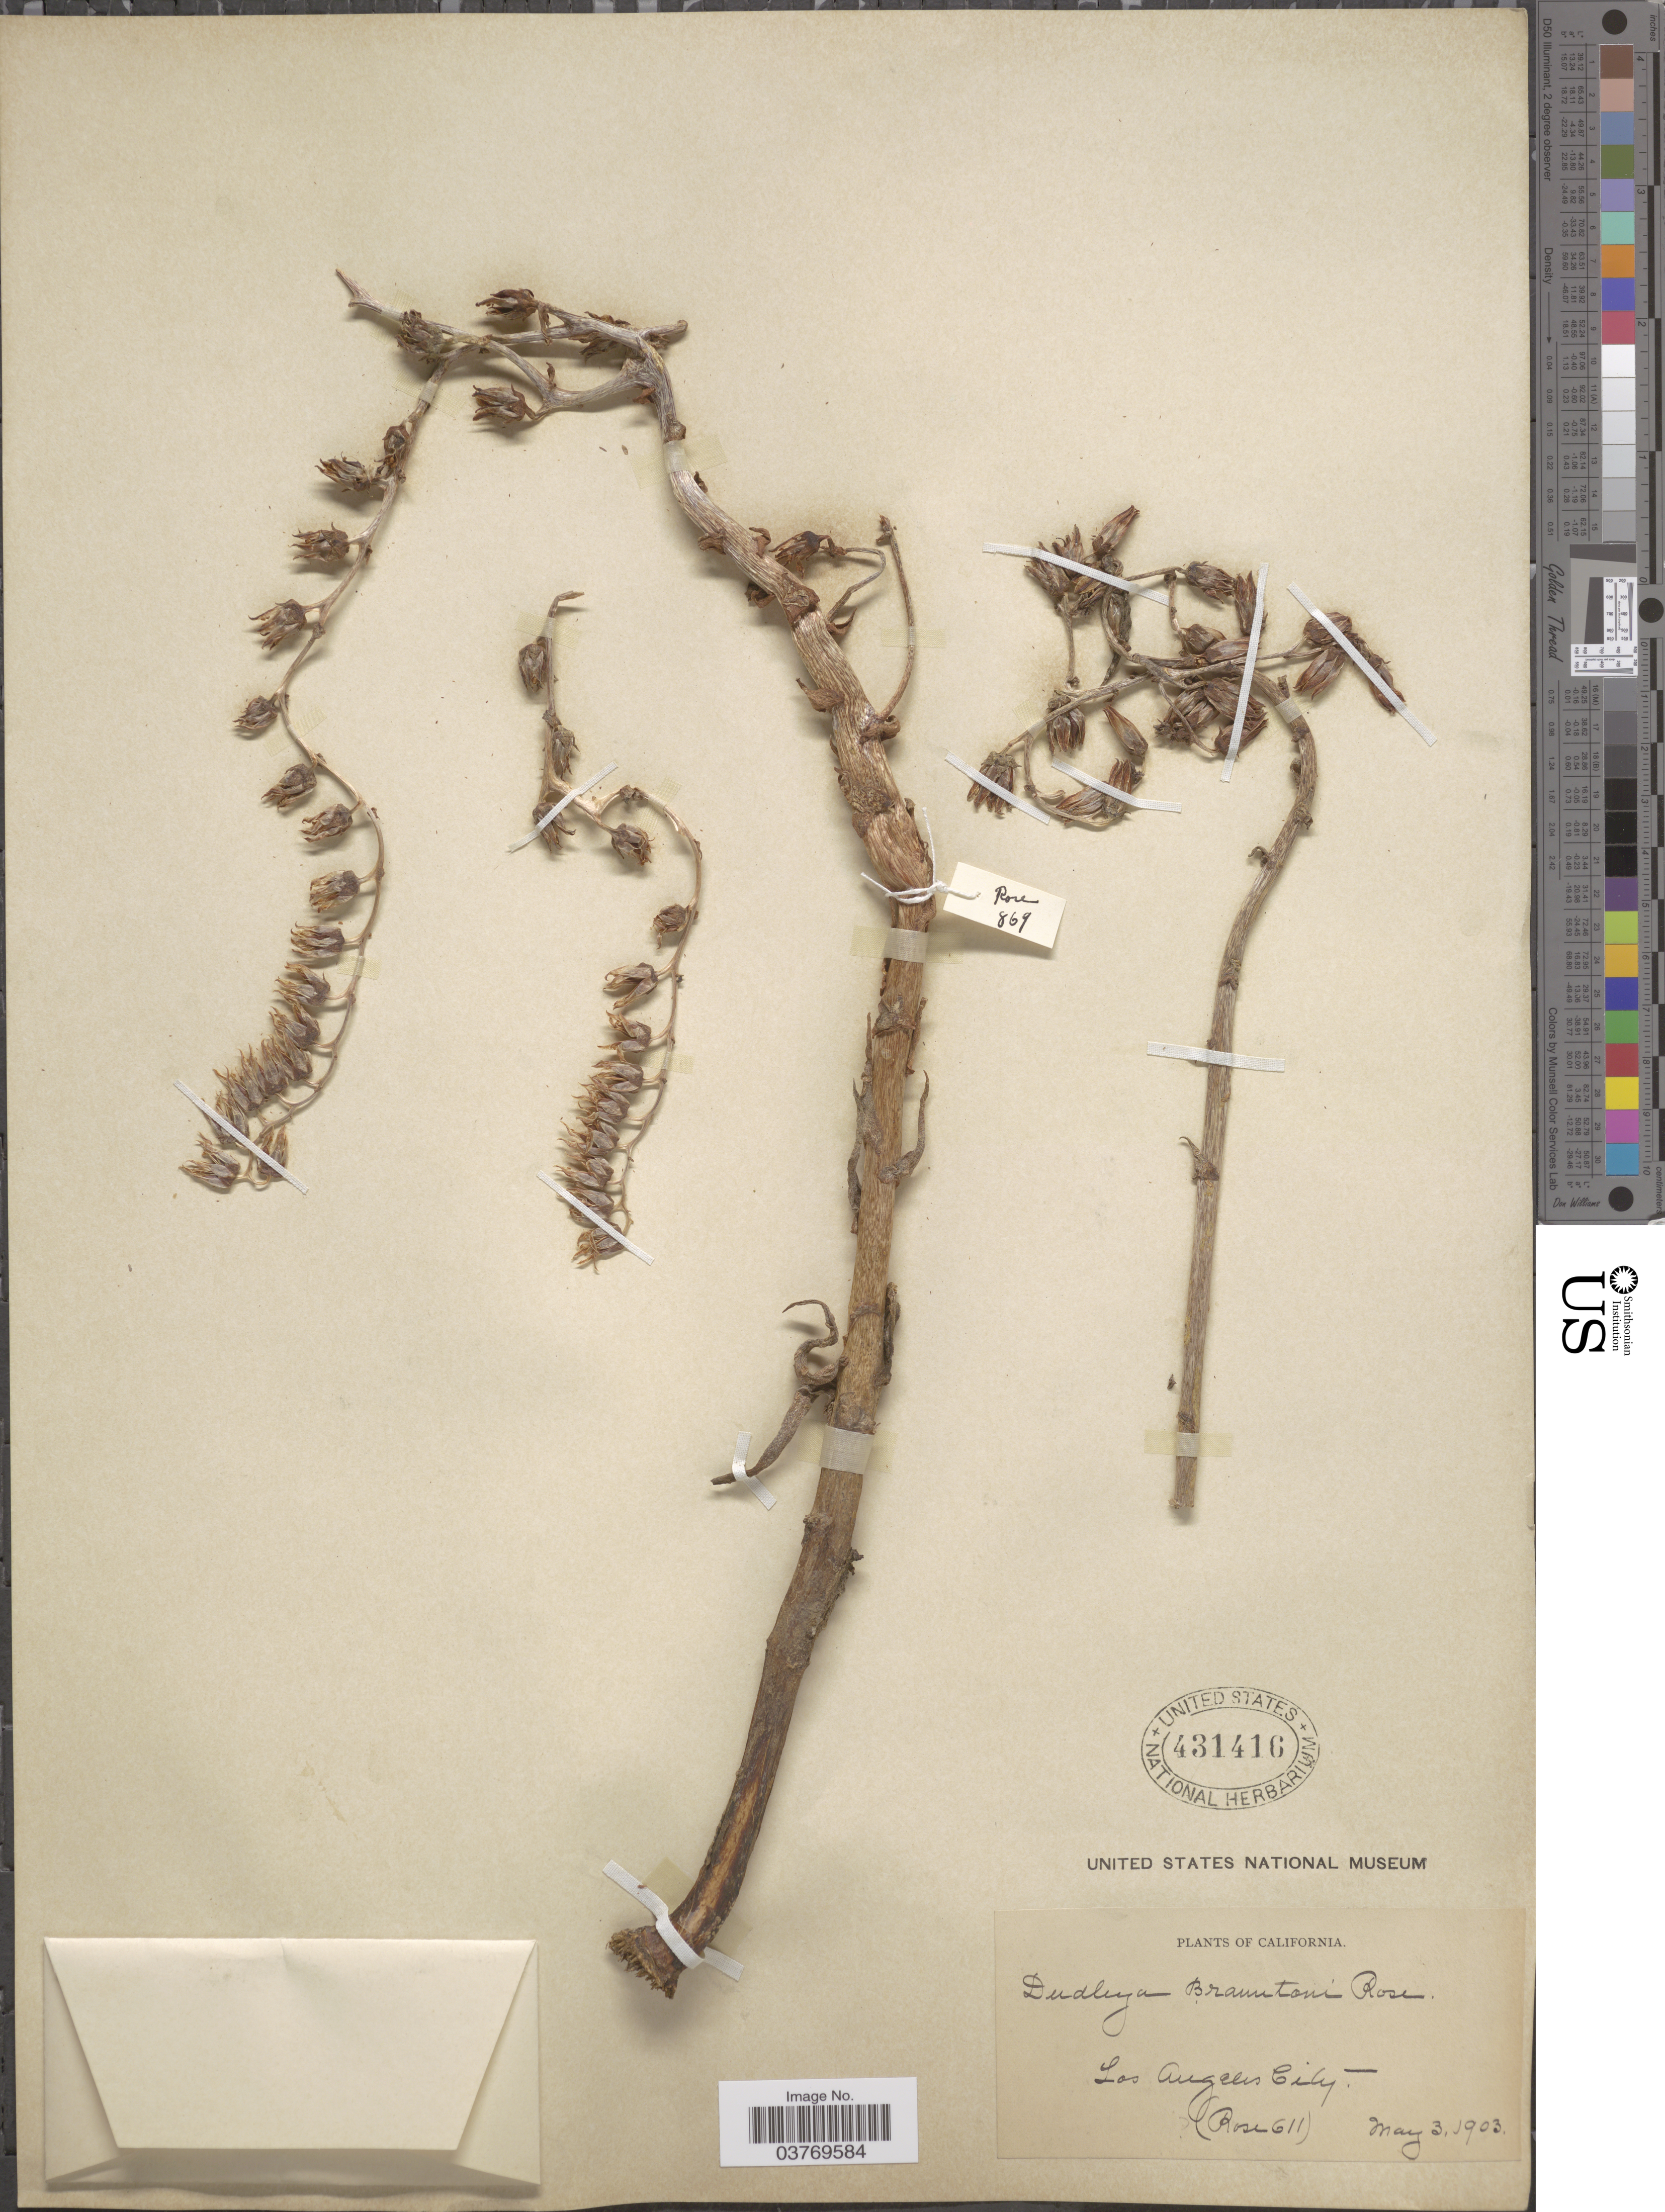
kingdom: Plantae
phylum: Tracheophyta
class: Magnoliopsida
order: Saxifragales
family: Crassulaceae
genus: Dudleya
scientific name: Dudleya brauntonii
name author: Rose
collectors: -- Rose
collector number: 611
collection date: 1903-05-03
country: United States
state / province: California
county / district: Los Angeles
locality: Los Angeles City.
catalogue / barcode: US 431416